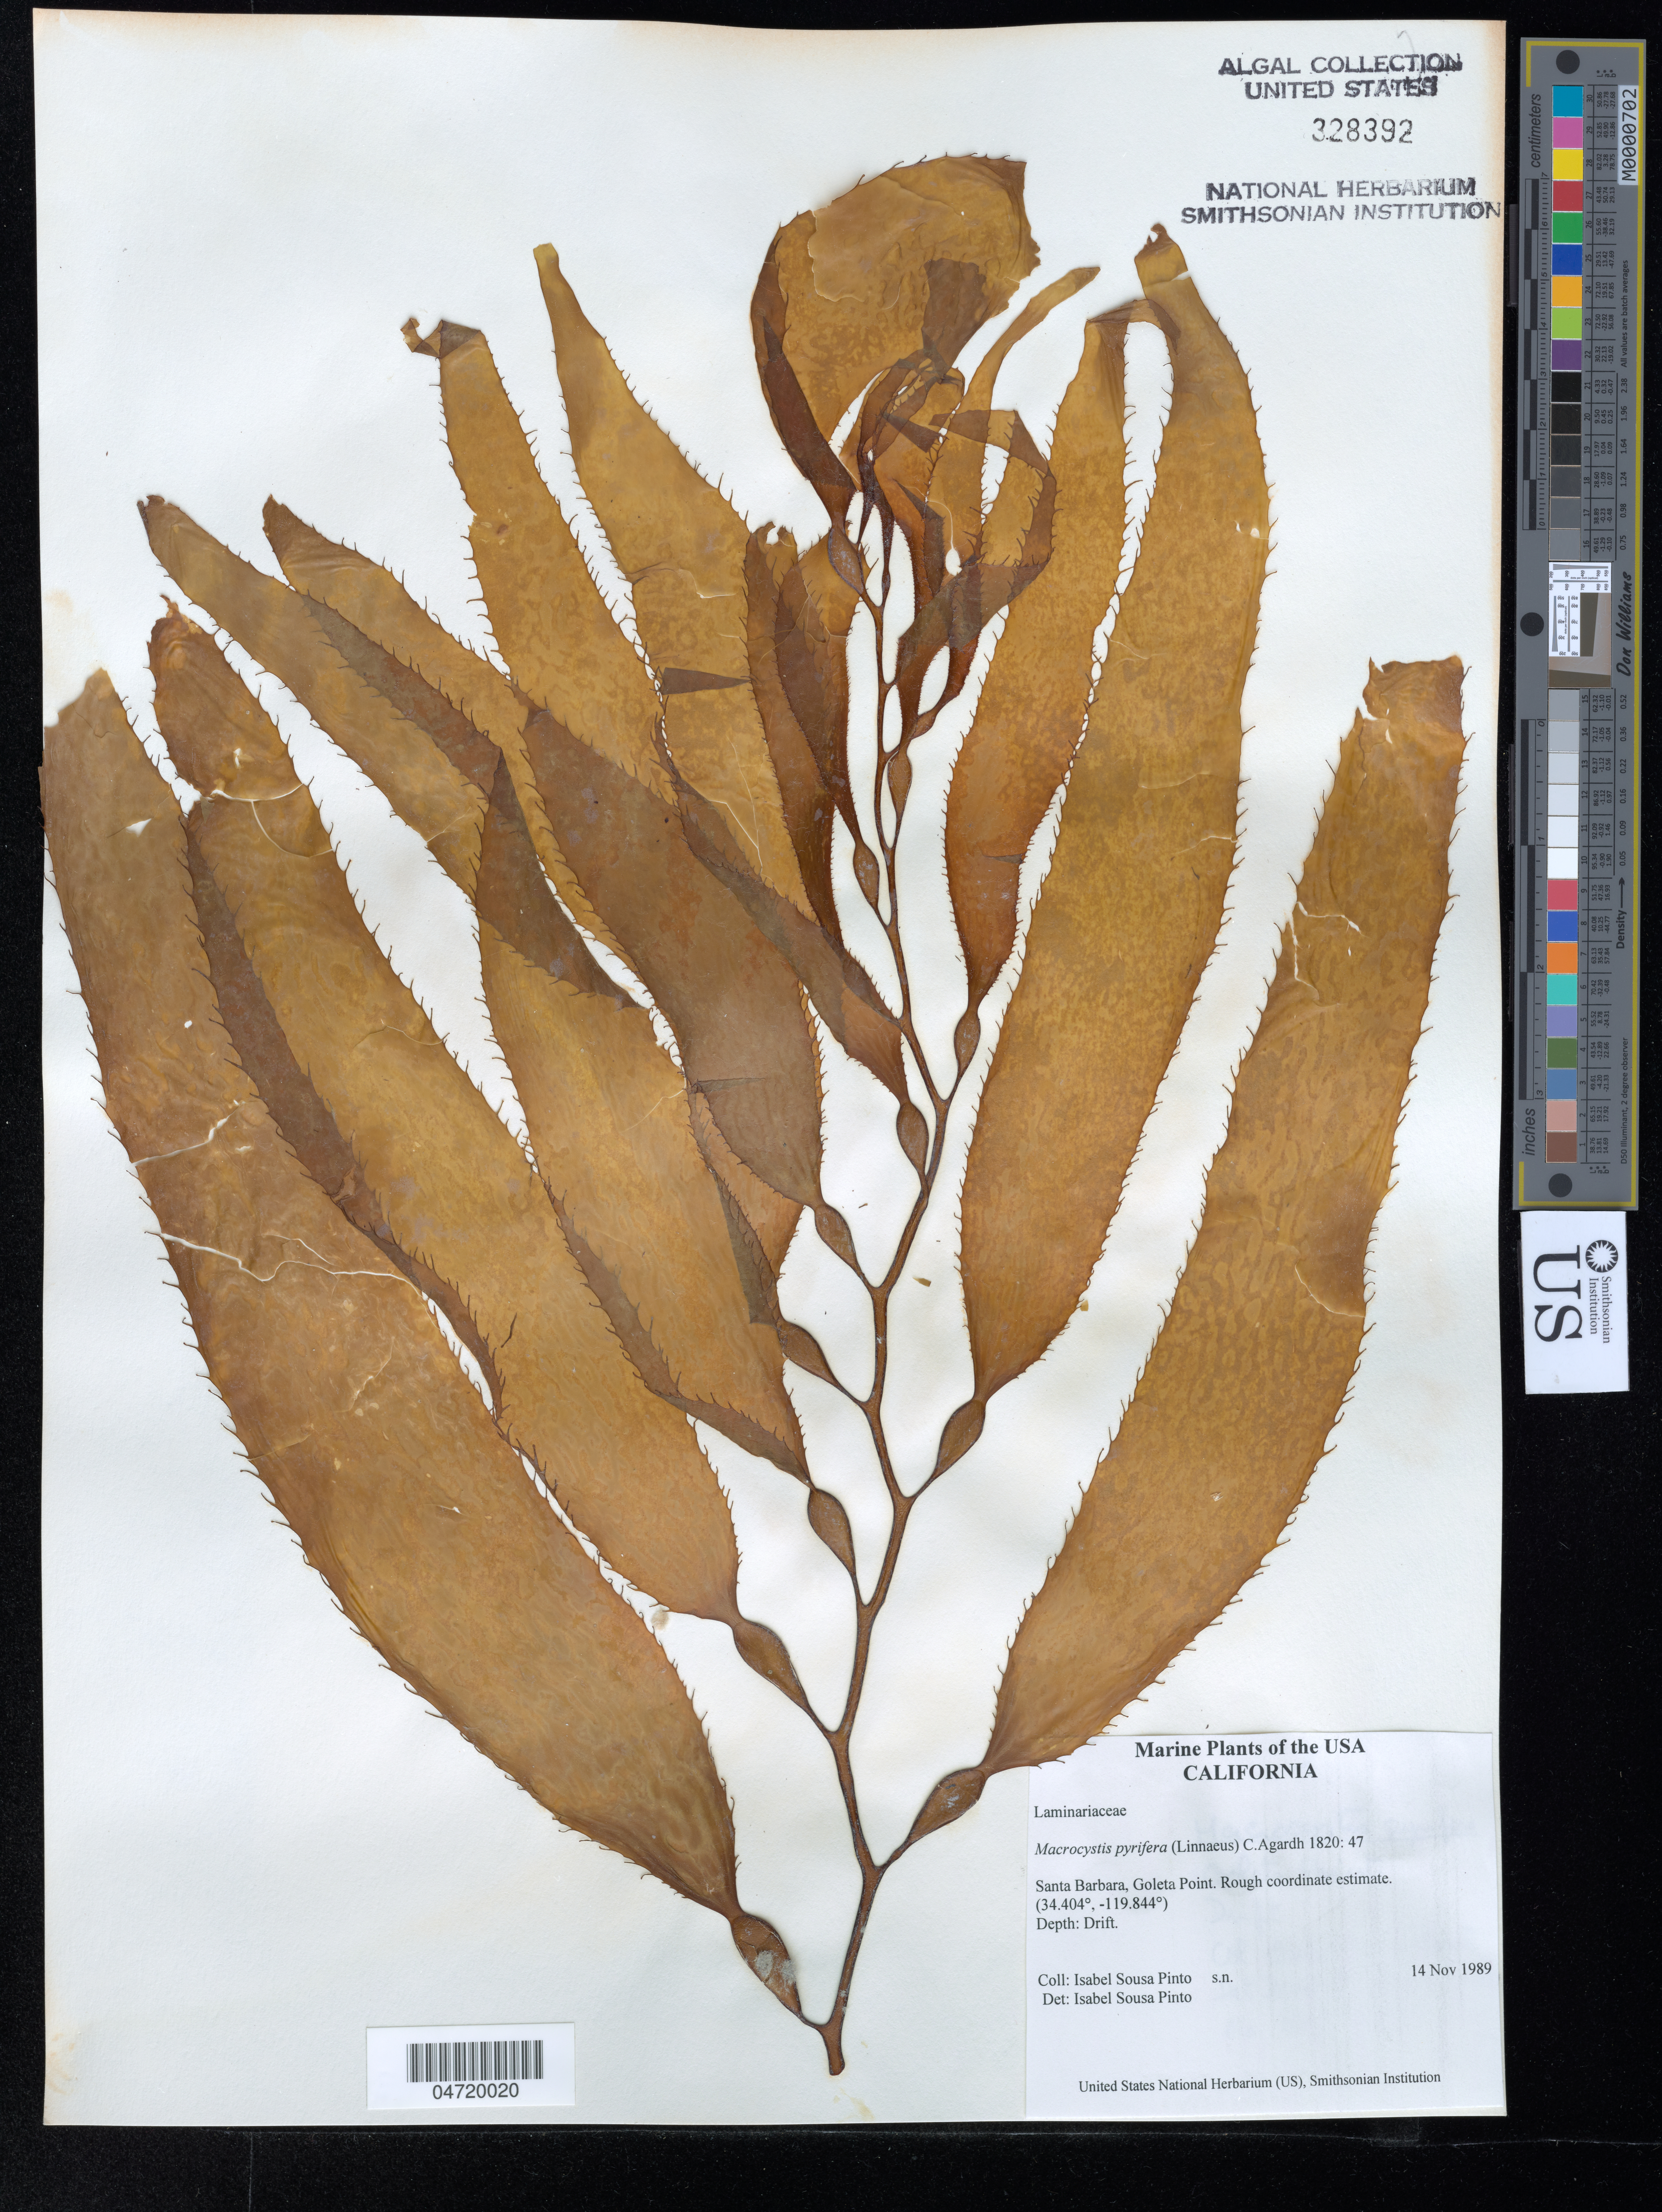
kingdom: Chromista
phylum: Ochrophyta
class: Phaeophyceae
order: Laminariales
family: Laminariaceae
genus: Macrocystis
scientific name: Macrocystis pyrifera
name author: (L.) C. Agardh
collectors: I. Sousa Pinto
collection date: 1989-11-14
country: United States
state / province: California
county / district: Santa Barbara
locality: Santa Barbara, Goleta Point.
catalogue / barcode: US 328392